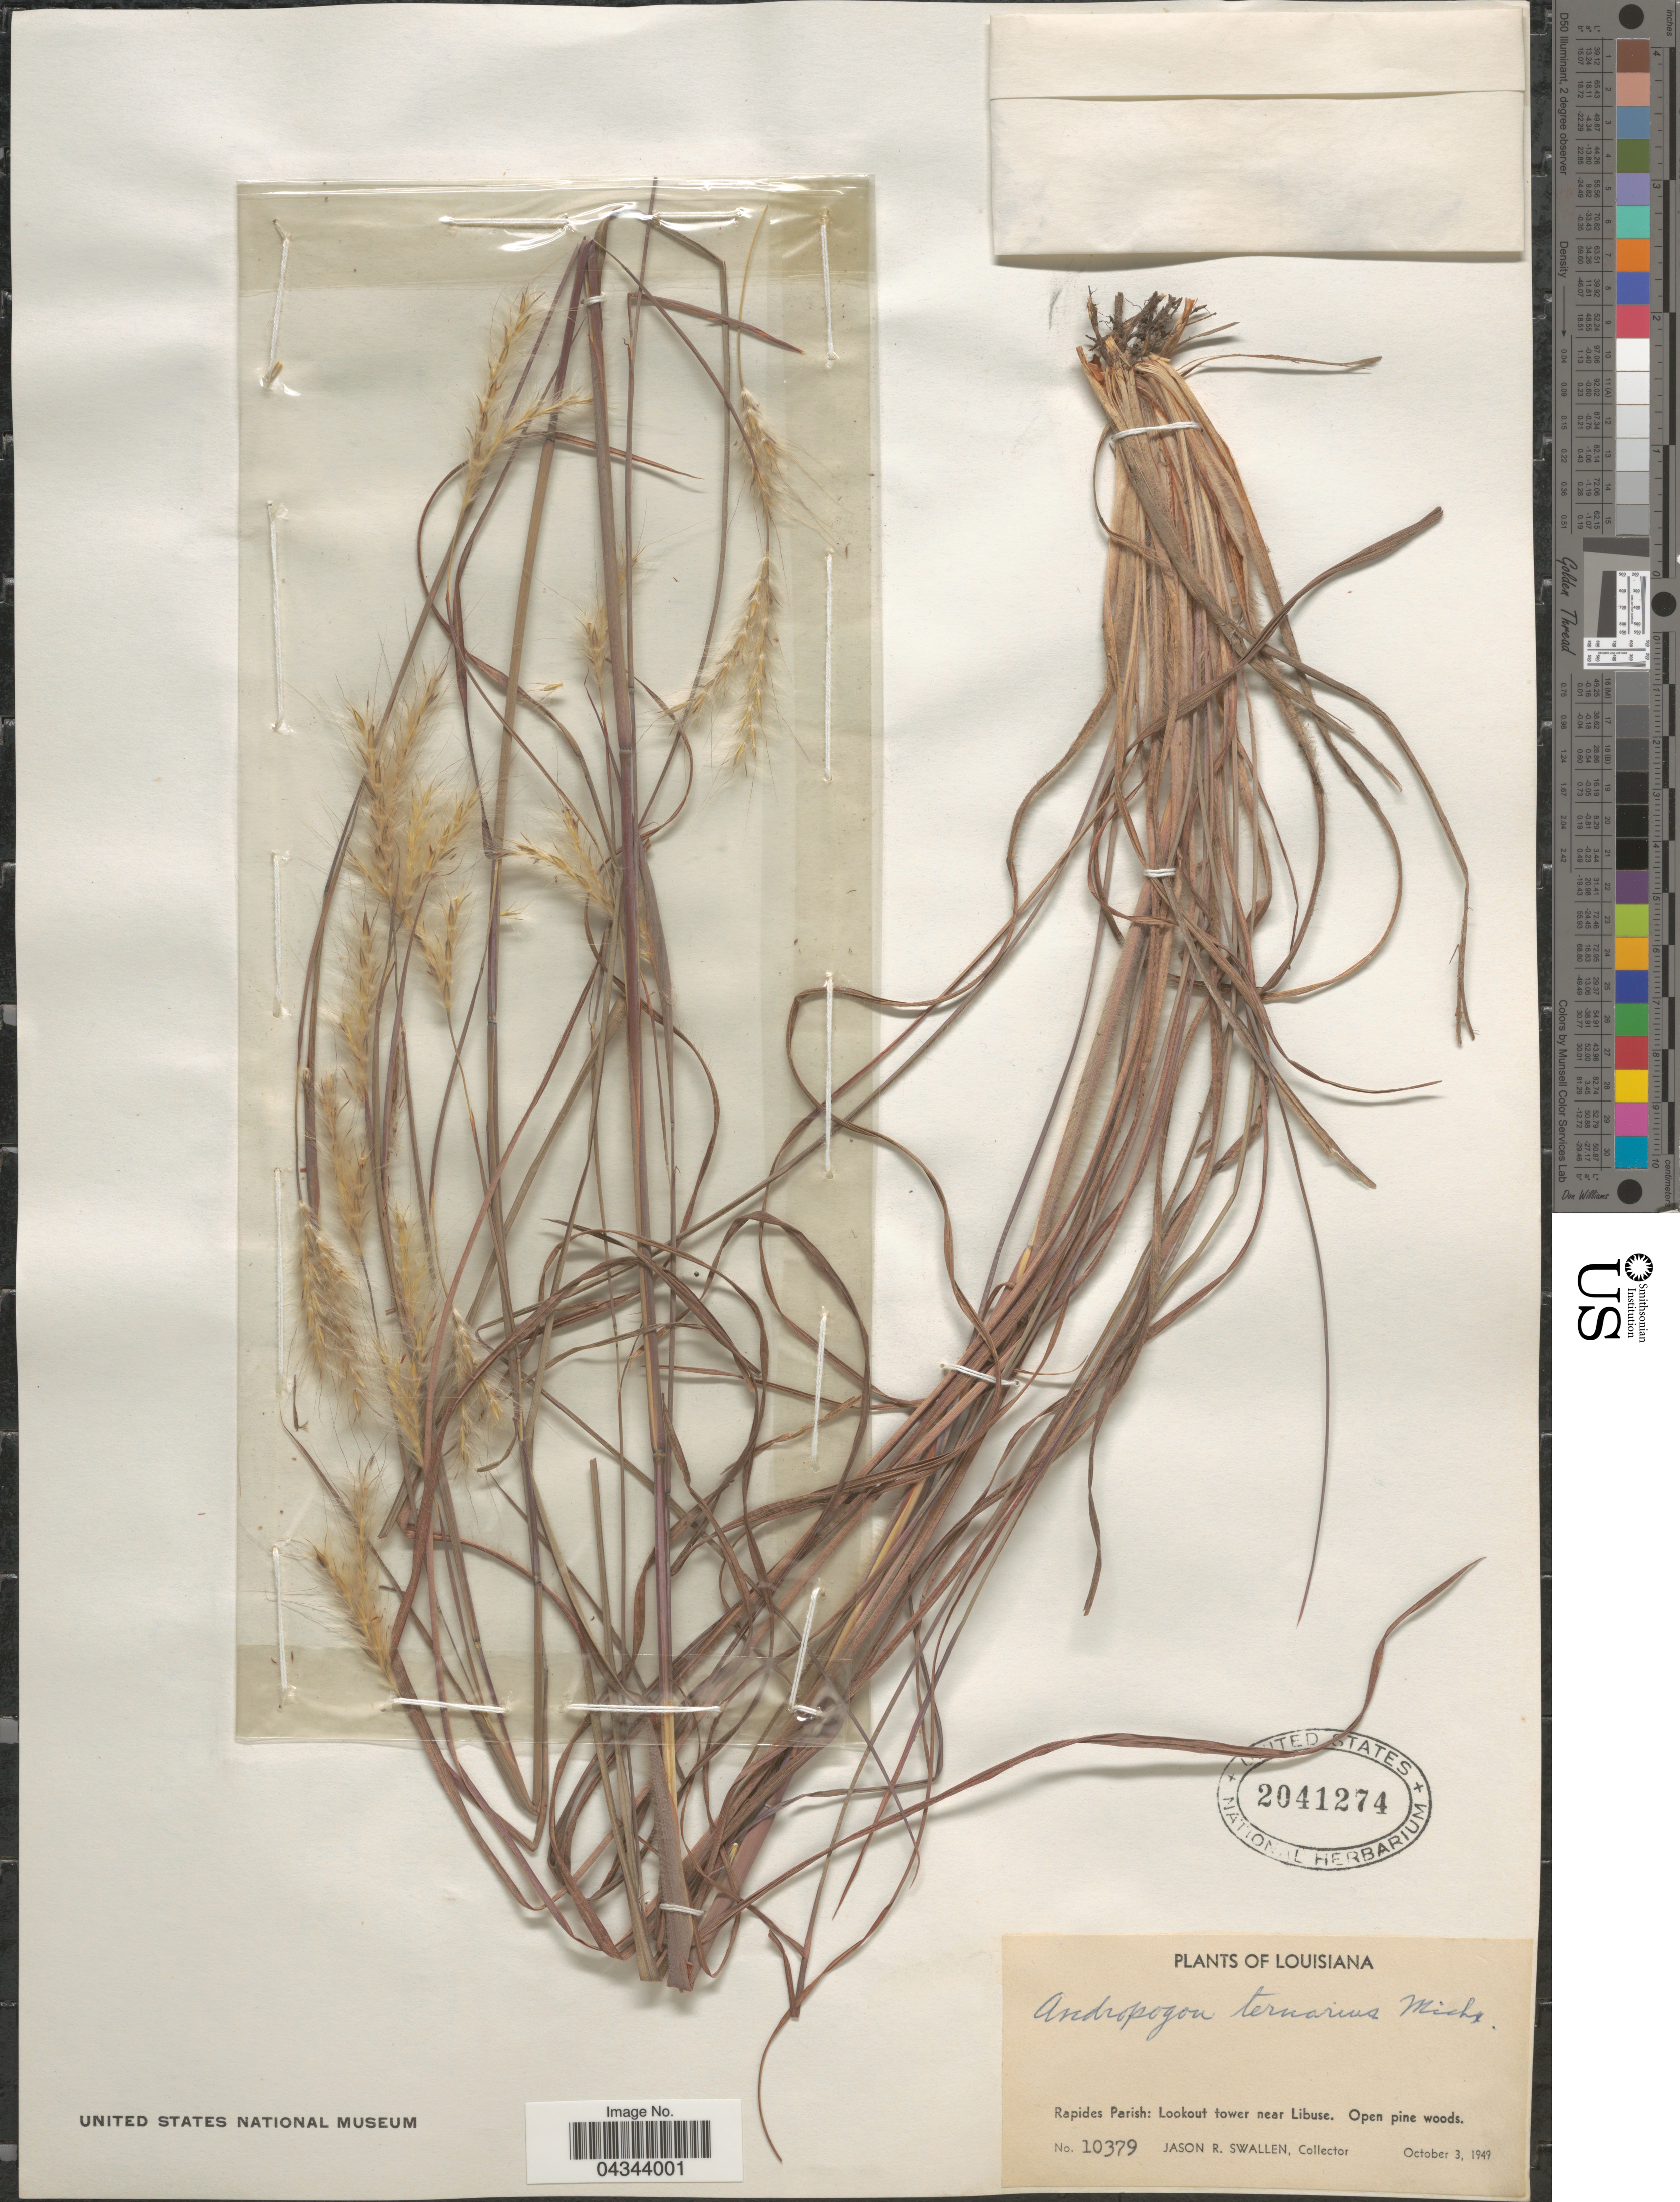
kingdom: Plantae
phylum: Tracheophyta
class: Liliopsida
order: Poales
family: Poaceae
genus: Andropogon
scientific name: Andropogon ternarius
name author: Michx.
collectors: J. R. Swallen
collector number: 10379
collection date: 1949-10-03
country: United States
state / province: Louisiana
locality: Rapides Parish: Lookout tower near Libuse. Open pine woods.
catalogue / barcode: US 2041274